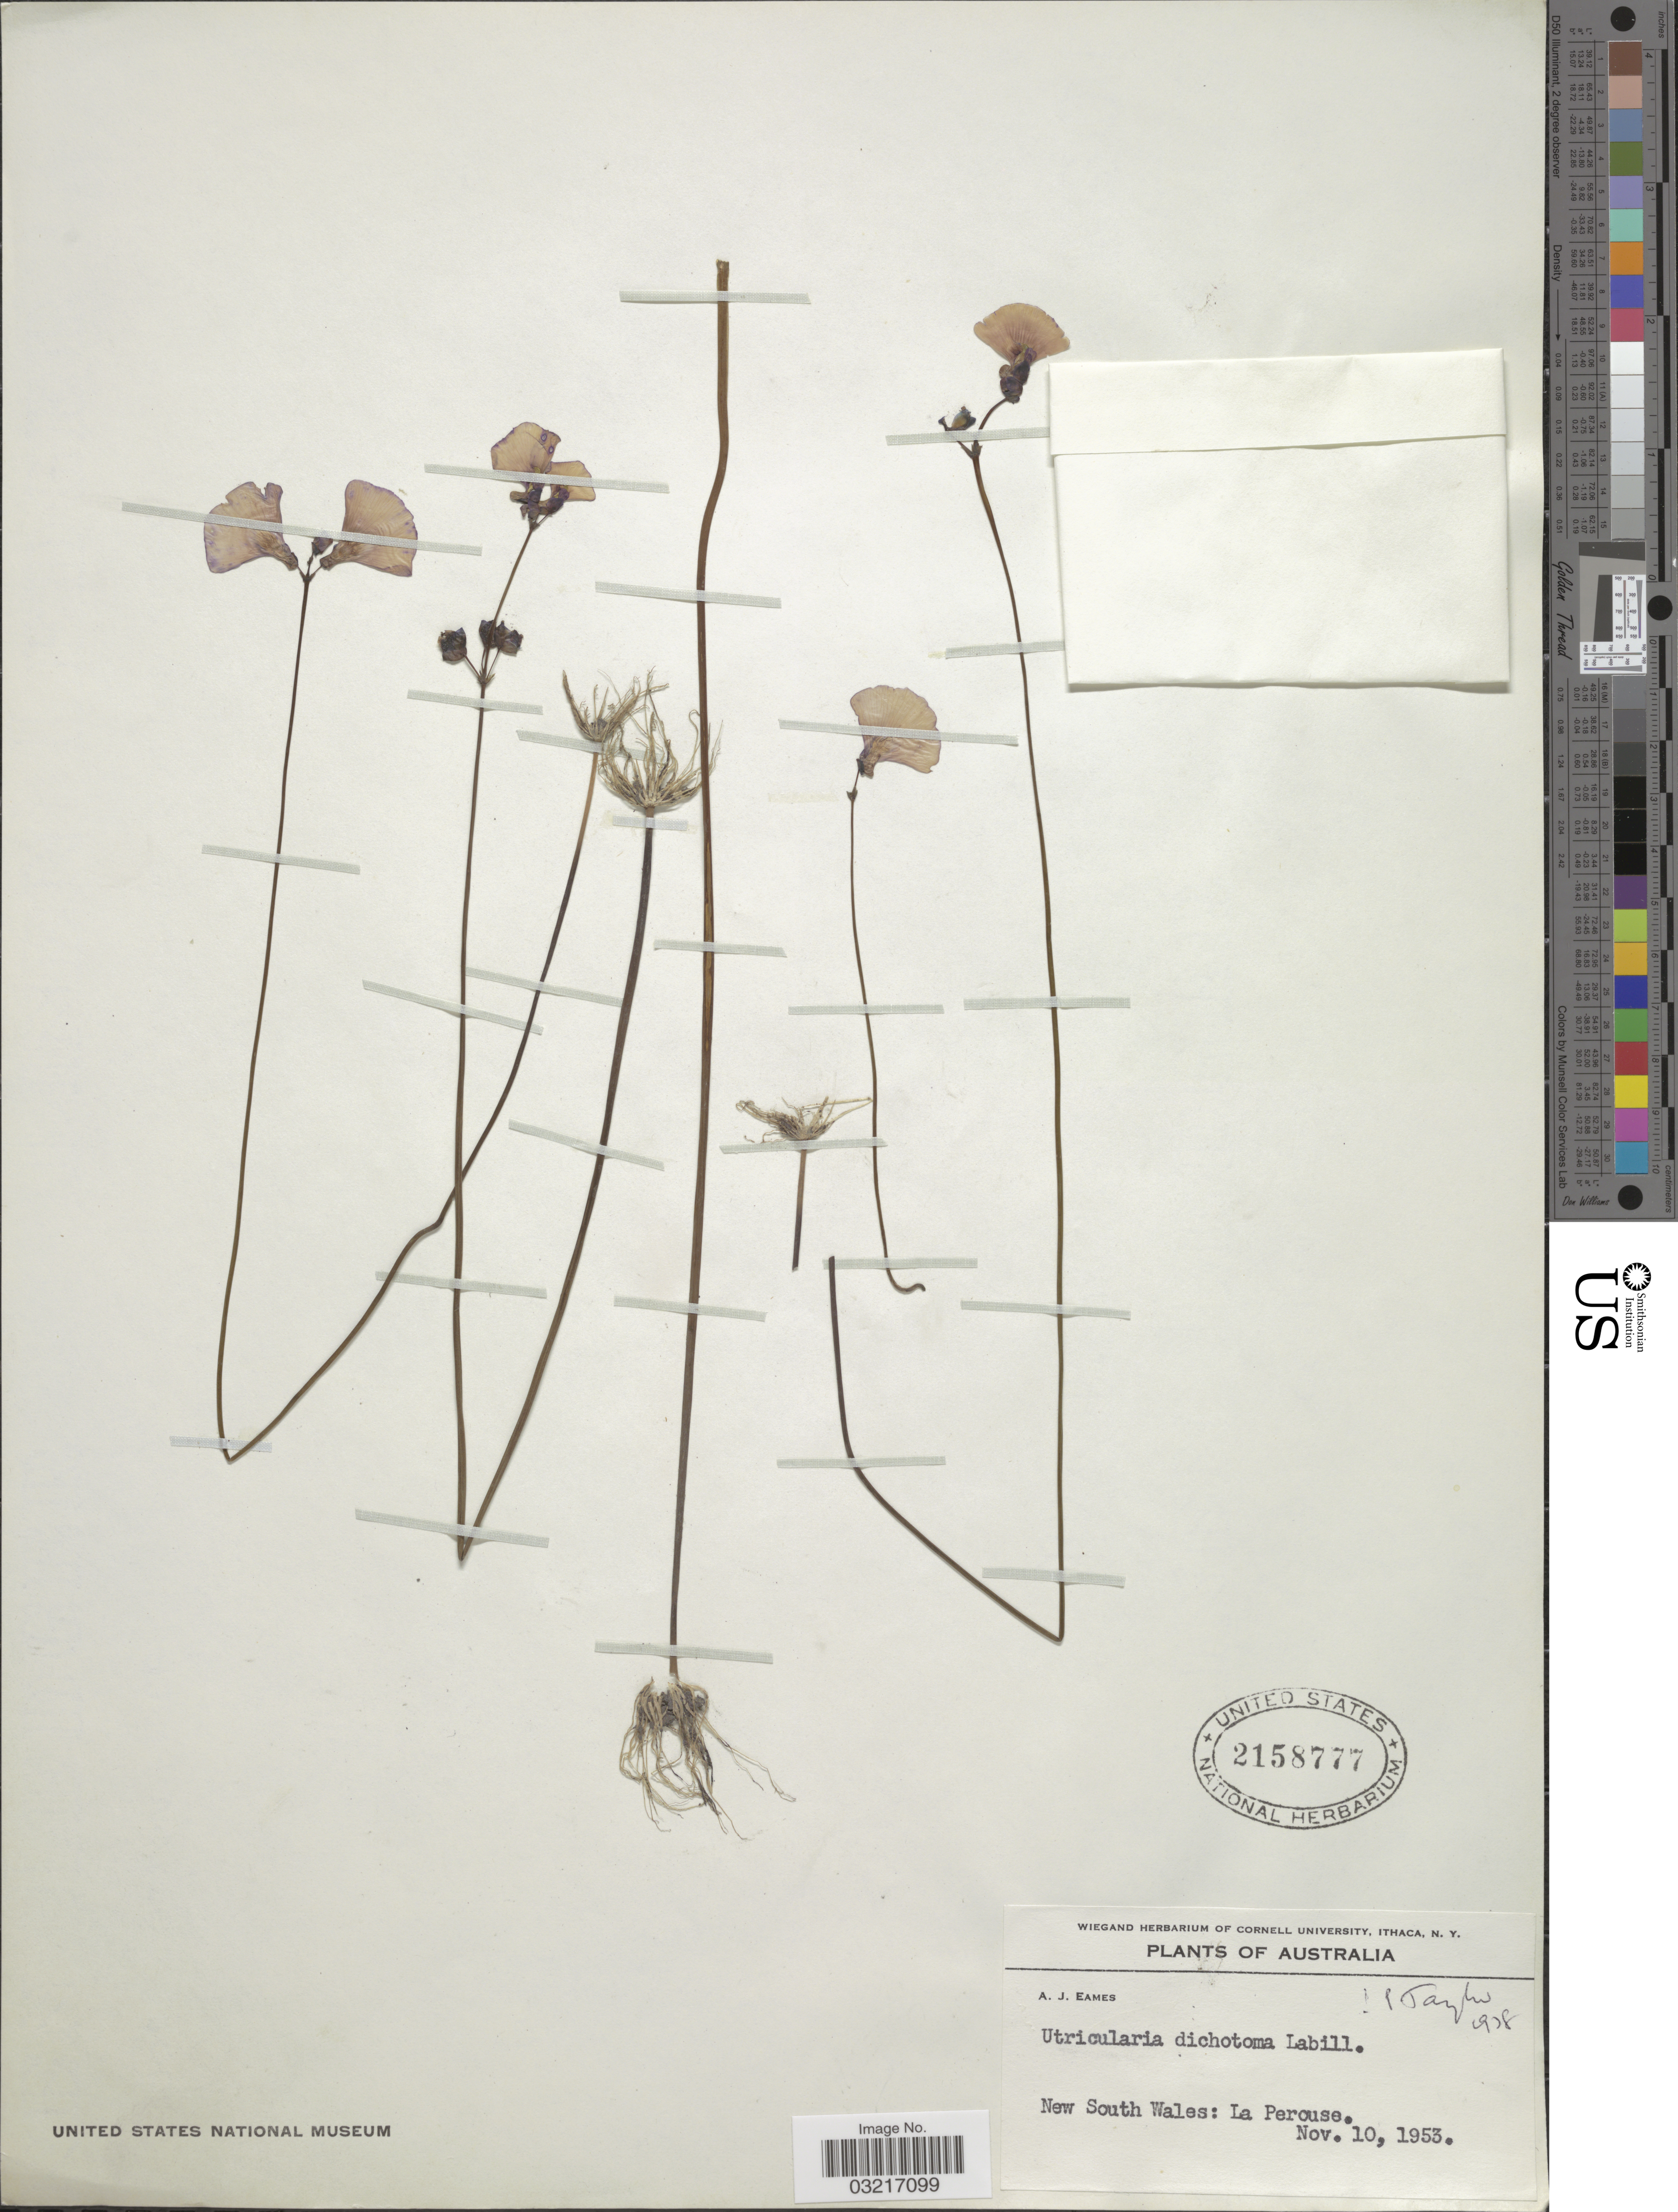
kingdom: Plantae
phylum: Tracheophyta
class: Magnoliopsida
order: Lamiales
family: Lentibulariaceae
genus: Utricularia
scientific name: Utricularia dichotoma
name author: Labill.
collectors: A. J. Eames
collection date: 1953-11-10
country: Australia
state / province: New South Wales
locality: La Perouse.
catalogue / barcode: US 2158777